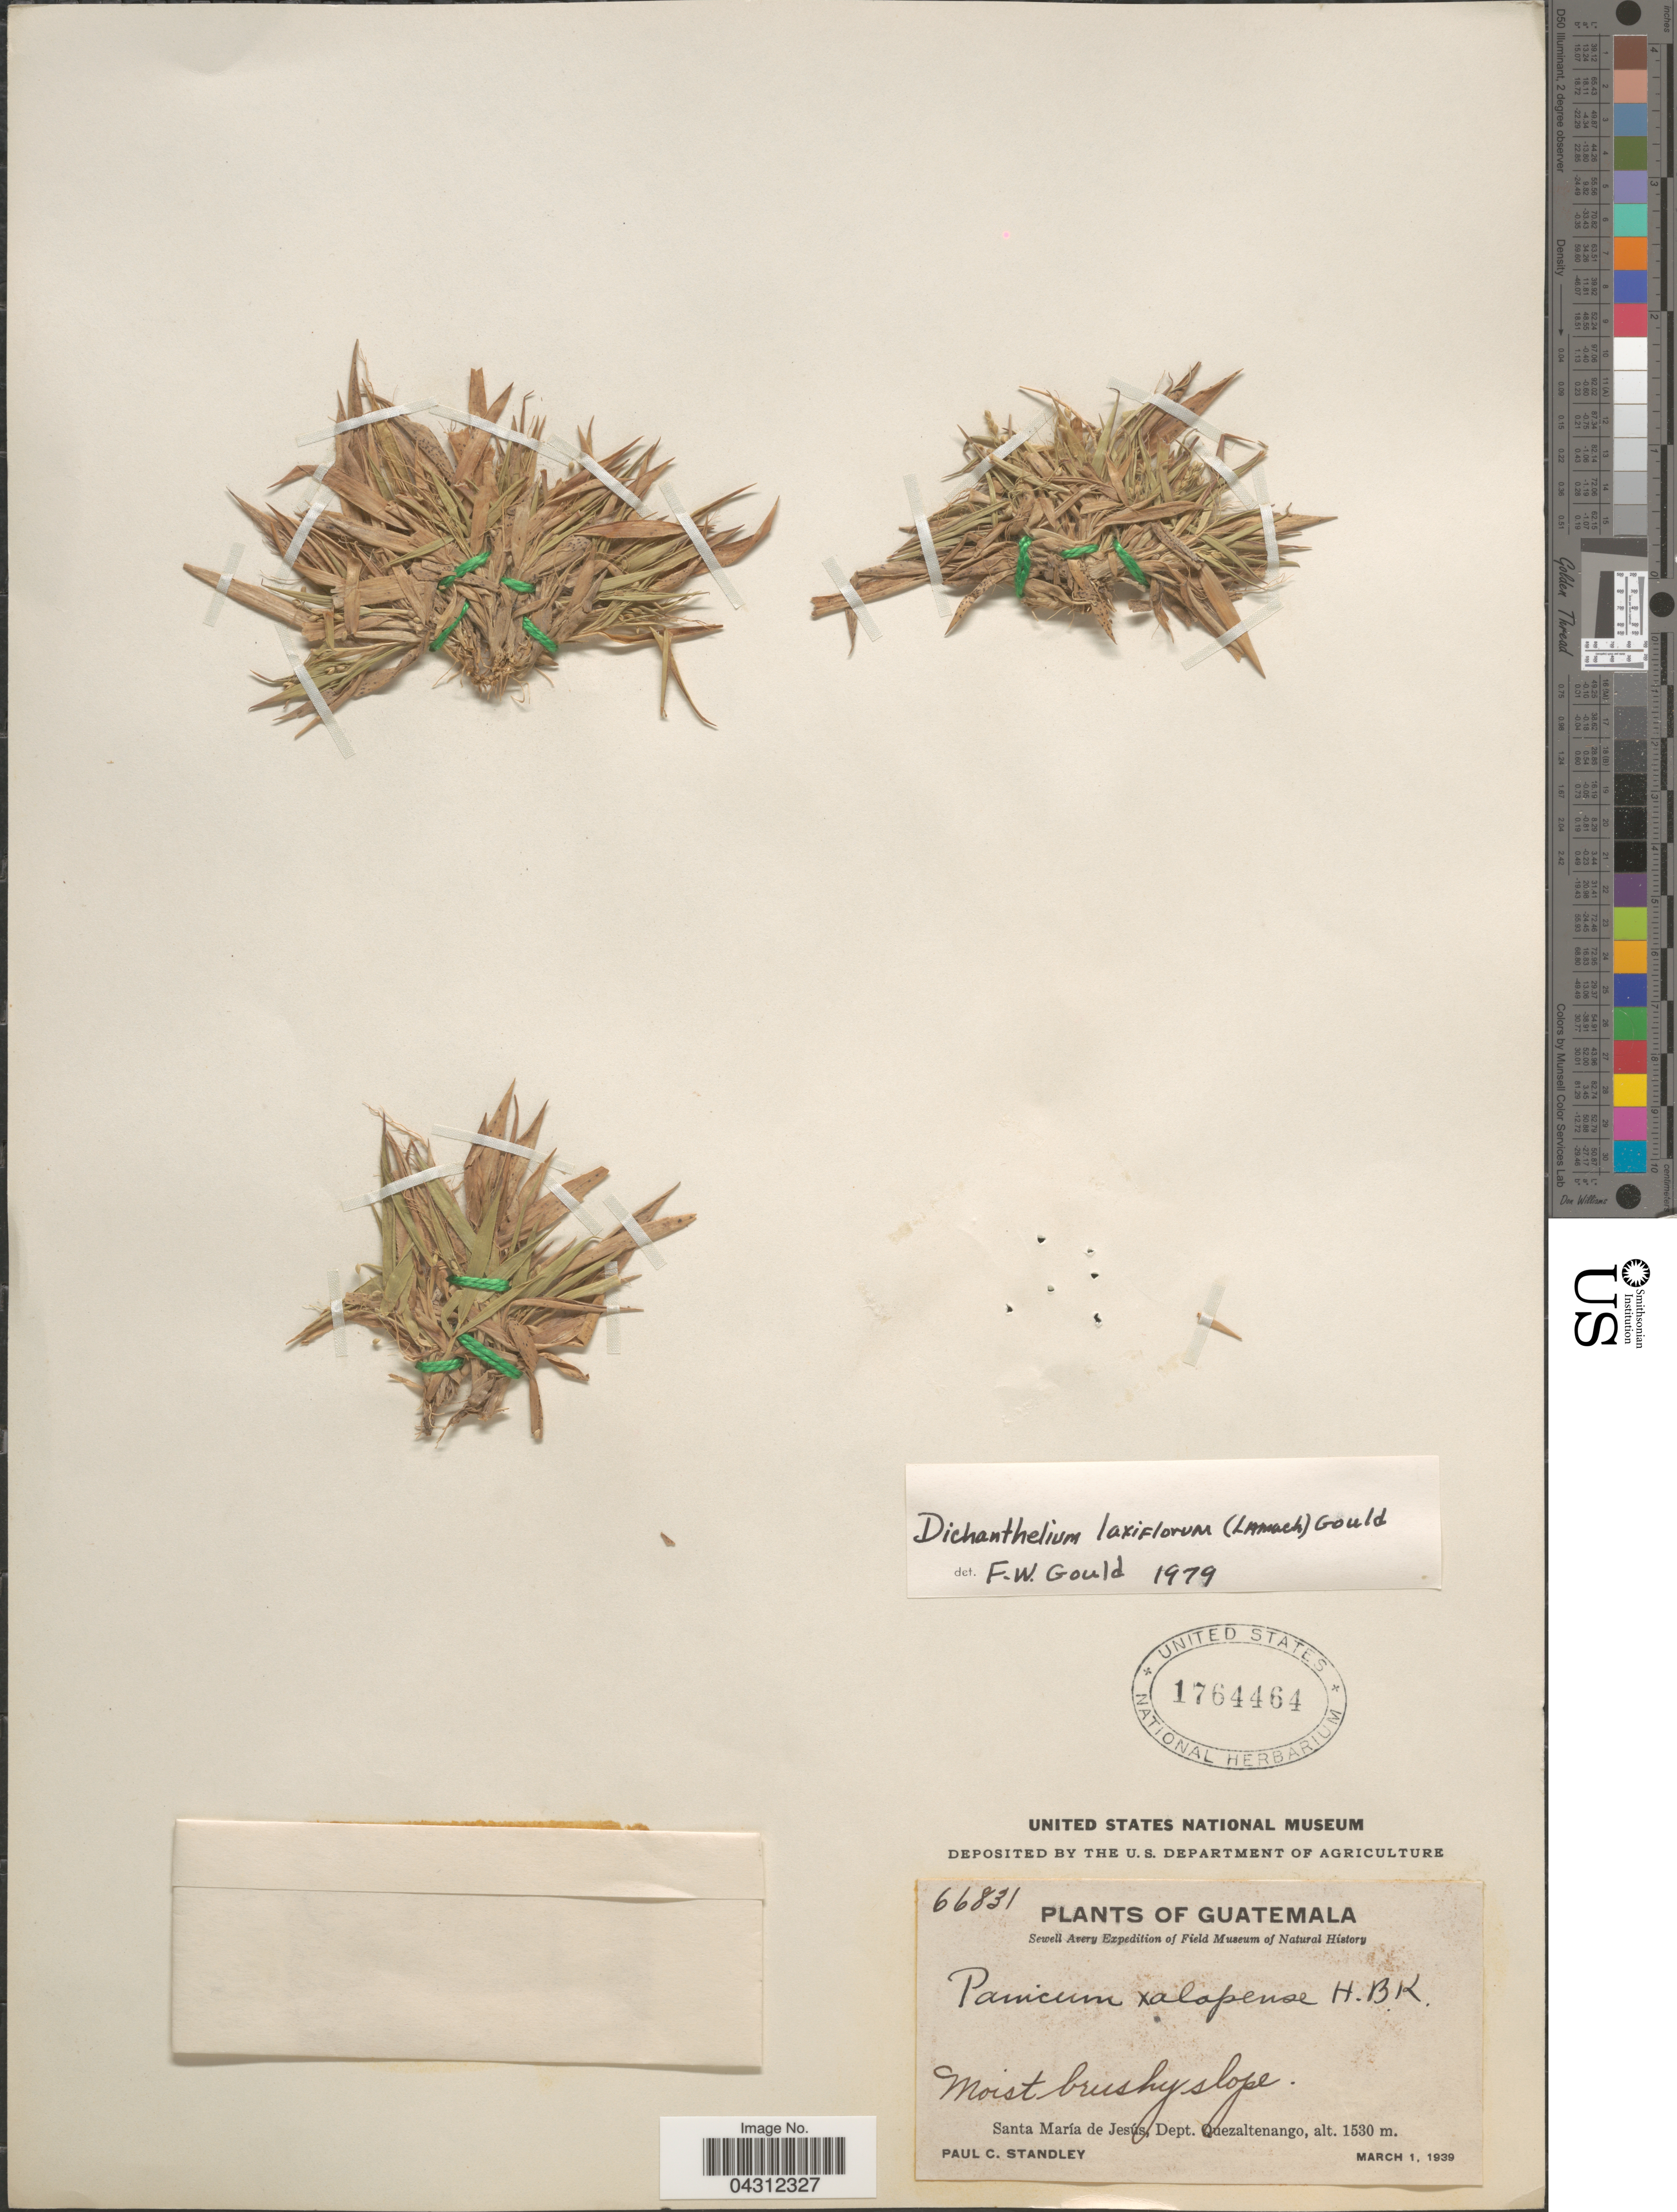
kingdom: Plantae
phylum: Tracheophyta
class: Liliopsida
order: Poales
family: Poaceae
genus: Dichanthelium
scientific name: Dichanthelium laxiflorum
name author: (Lam.) Gould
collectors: P. C. Standley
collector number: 66831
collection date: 1939-03-01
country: Guatemala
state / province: Quetzaltenango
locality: Sewell Avery Expedition. Santa María de Jesús, Dept. Quezaltenango.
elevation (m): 1530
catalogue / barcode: US 1764464